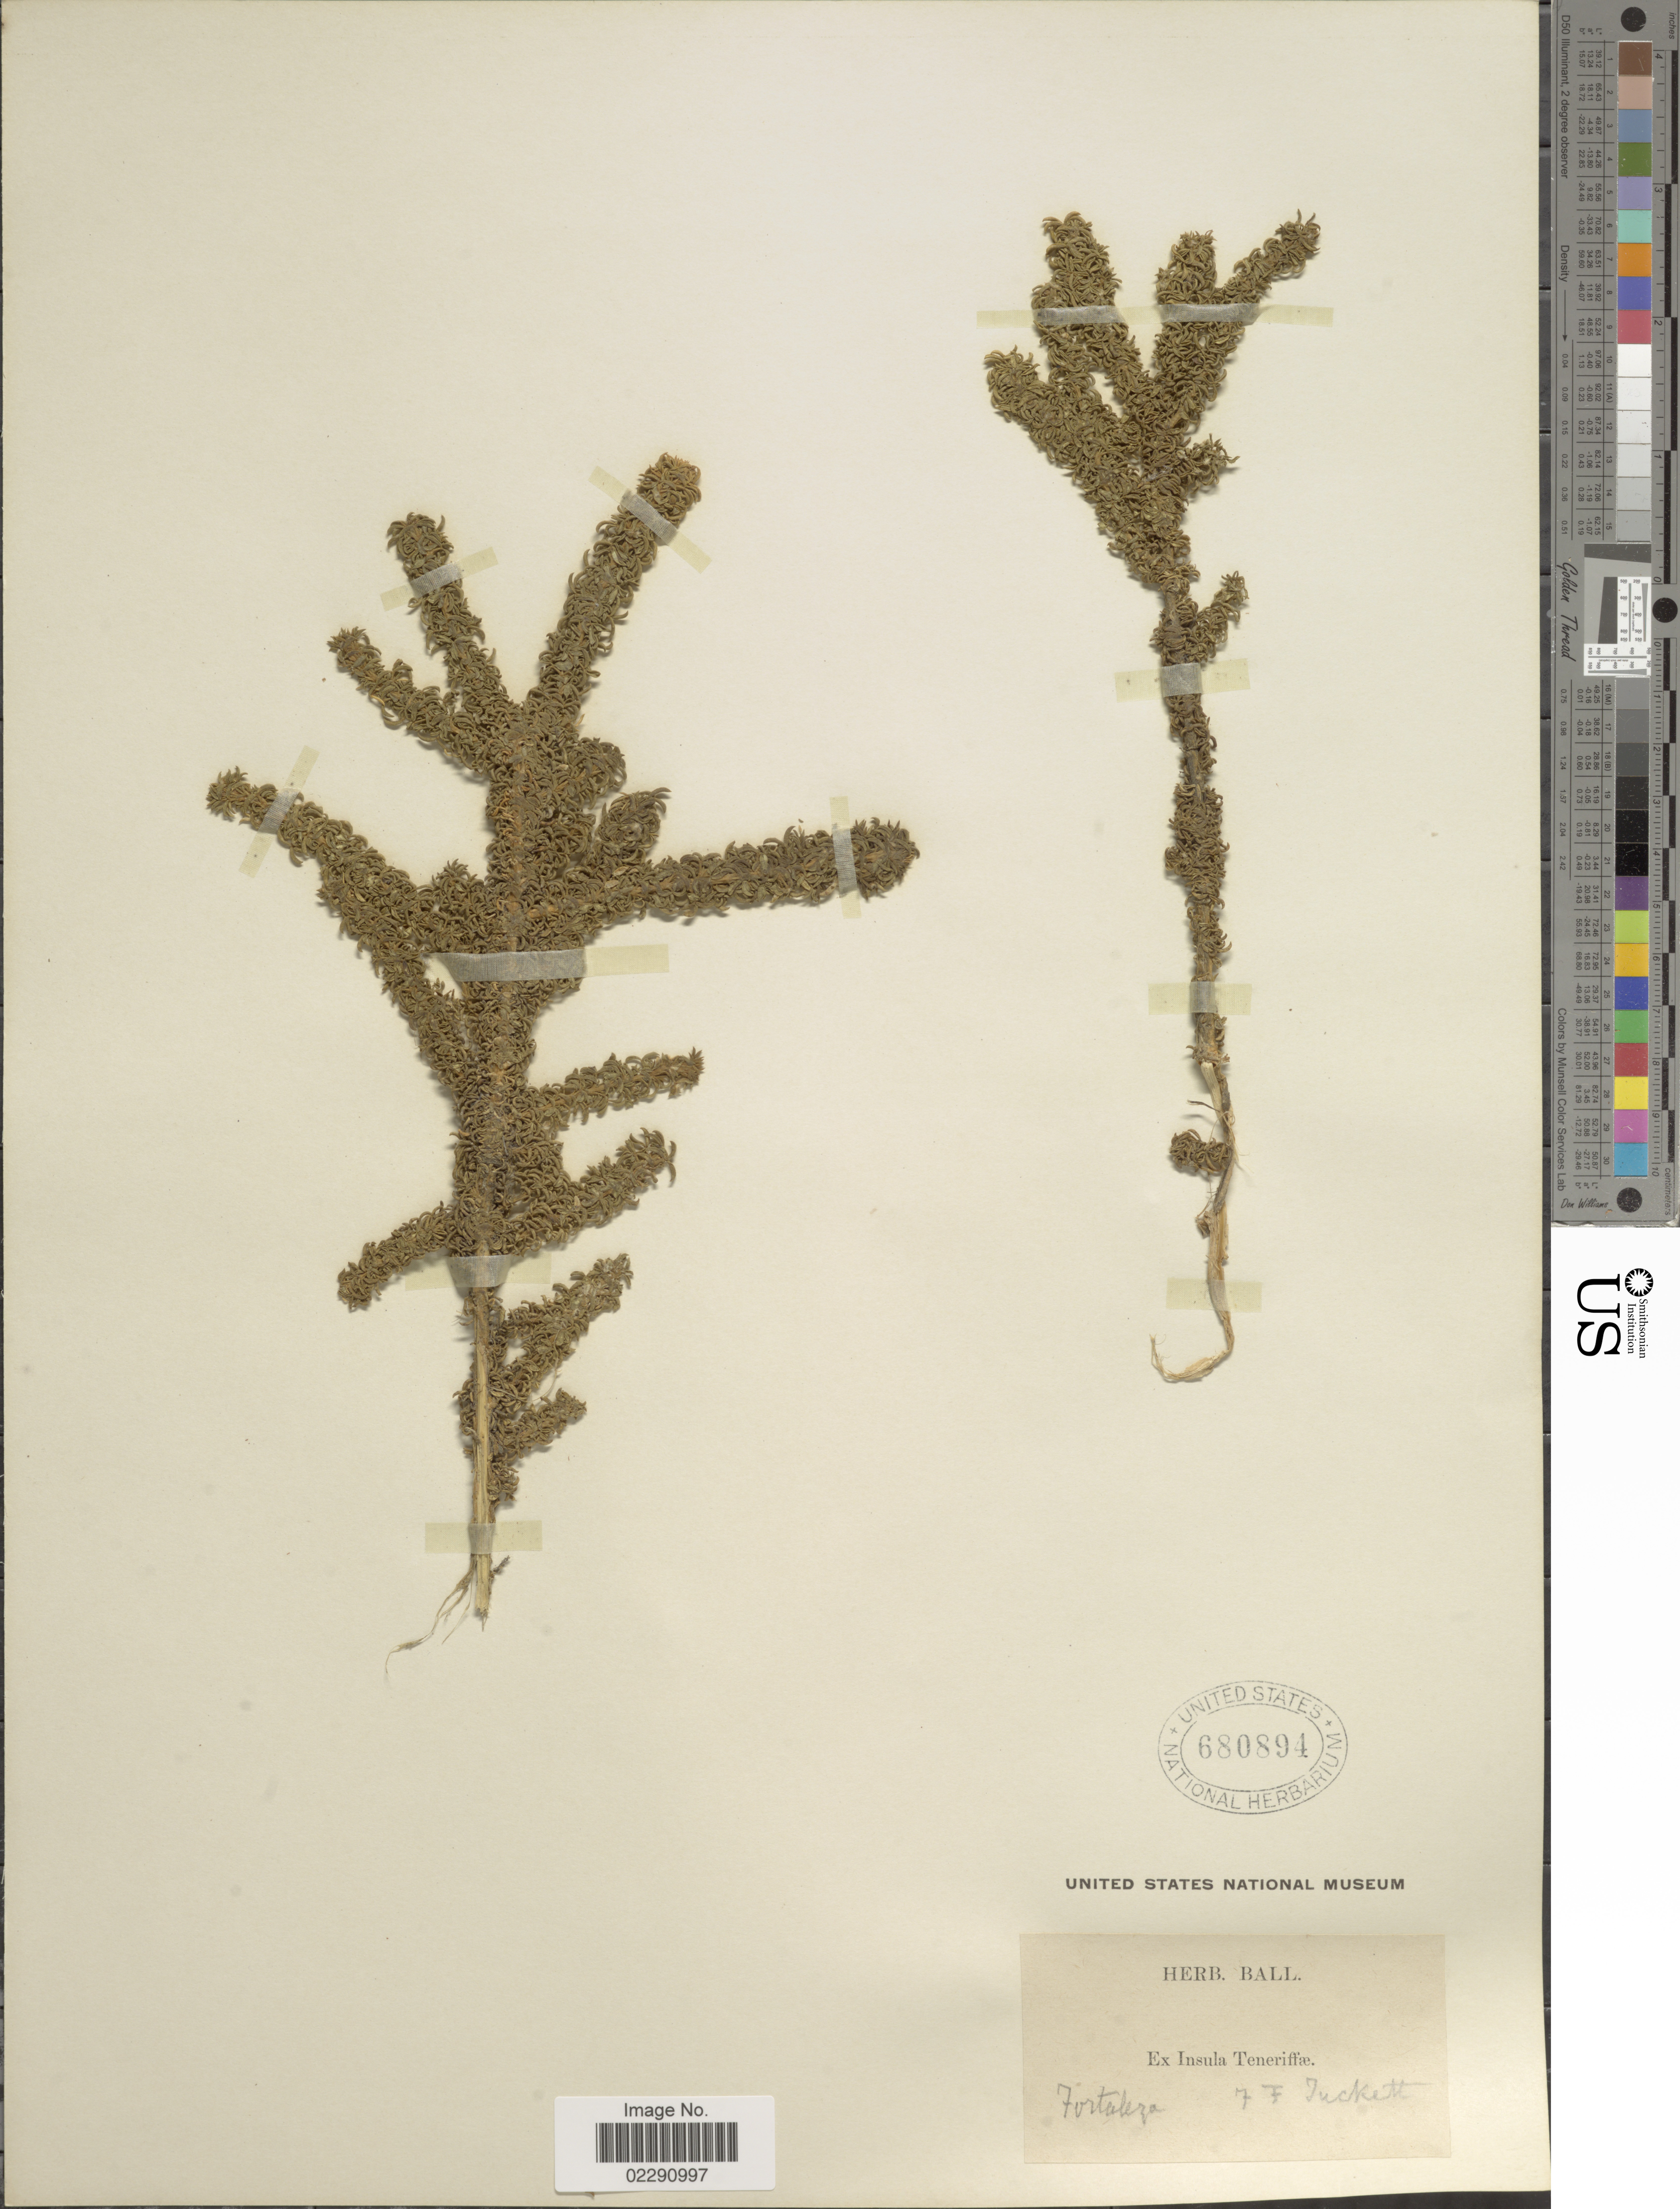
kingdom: Plantae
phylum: Tracheophyta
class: Magnoliopsida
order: Fabales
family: Fabaceae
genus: Adenocarpus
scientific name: Adenocarpus foliolosus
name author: DC.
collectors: F. Tuckett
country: Spain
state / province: Canarias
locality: Insula Teneriffae, Fortaleza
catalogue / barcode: US 680894